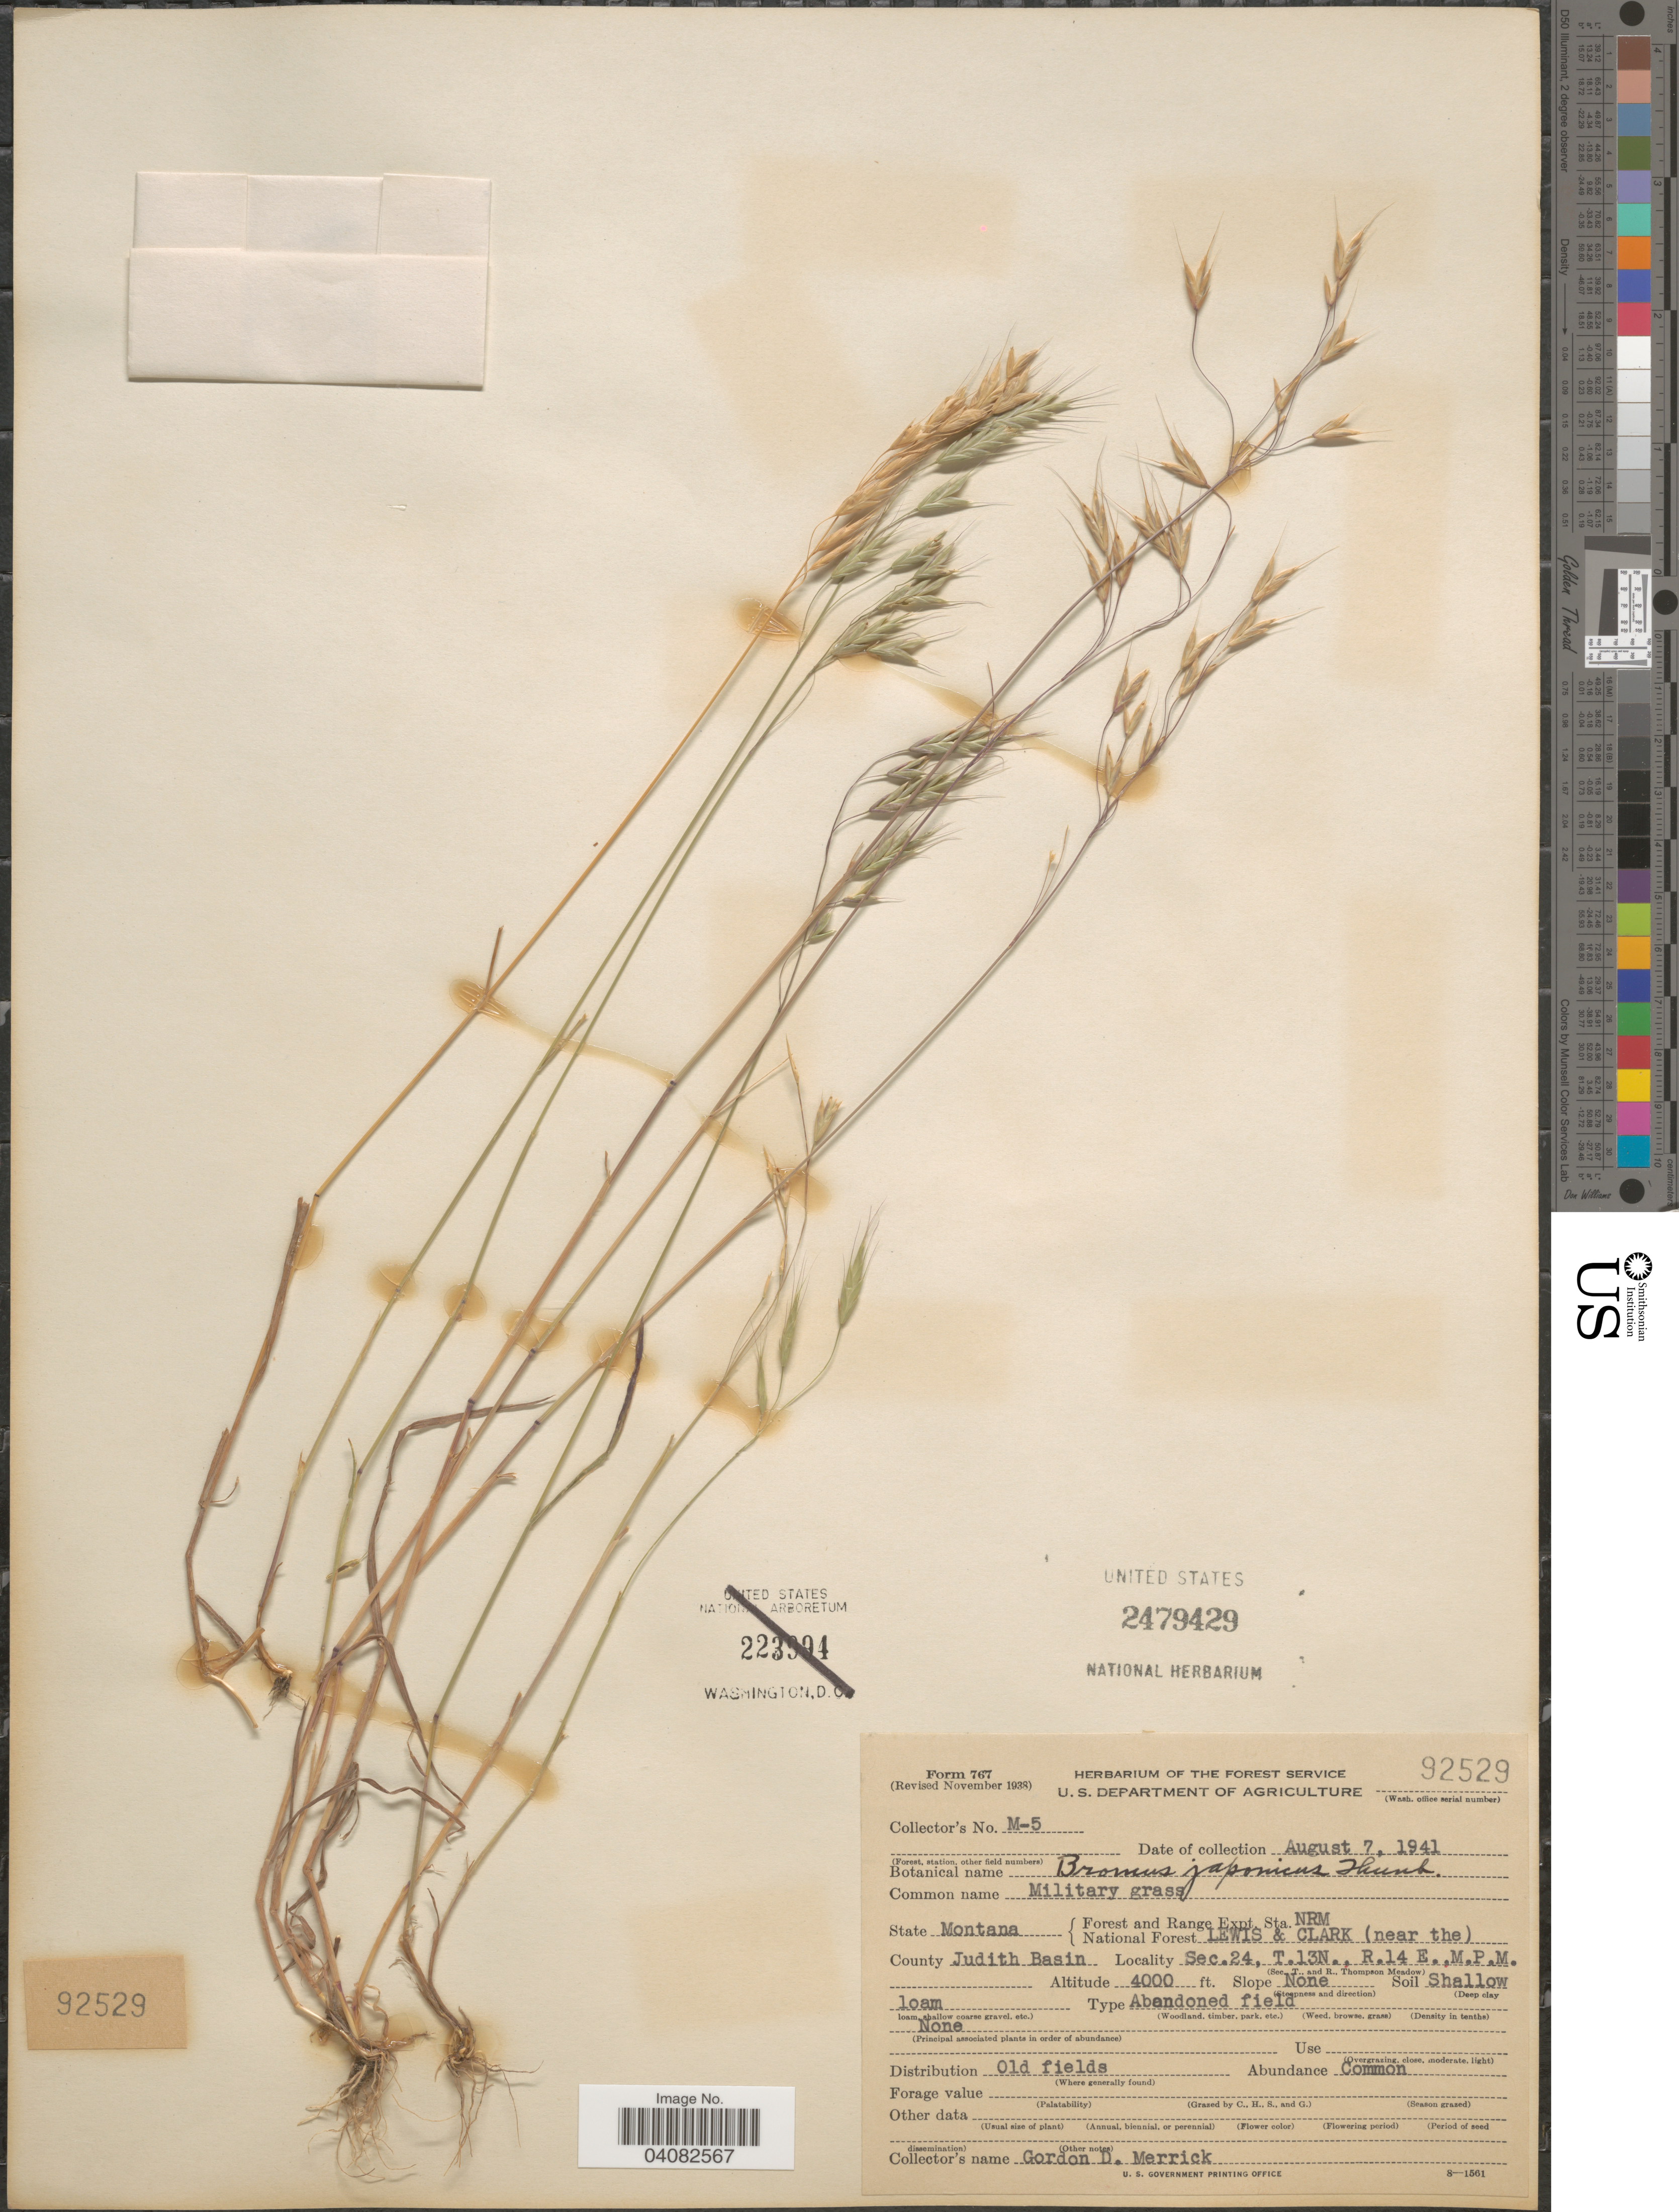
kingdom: Plantae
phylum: Tracheophyta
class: Liliopsida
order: Poales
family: Poaceae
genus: Bromus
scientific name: Bromus japonicus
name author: Houtt.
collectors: G. Merrick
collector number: M-5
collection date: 1941-08-07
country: United States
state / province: Montana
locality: Forest and Range Expt. Sta. NRM. National Forest Lewis & Clark ( near the ). County Judith Basin. Sec. 24, T.13N., R.14 E., M.P.M.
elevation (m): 1219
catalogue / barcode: US 2479429